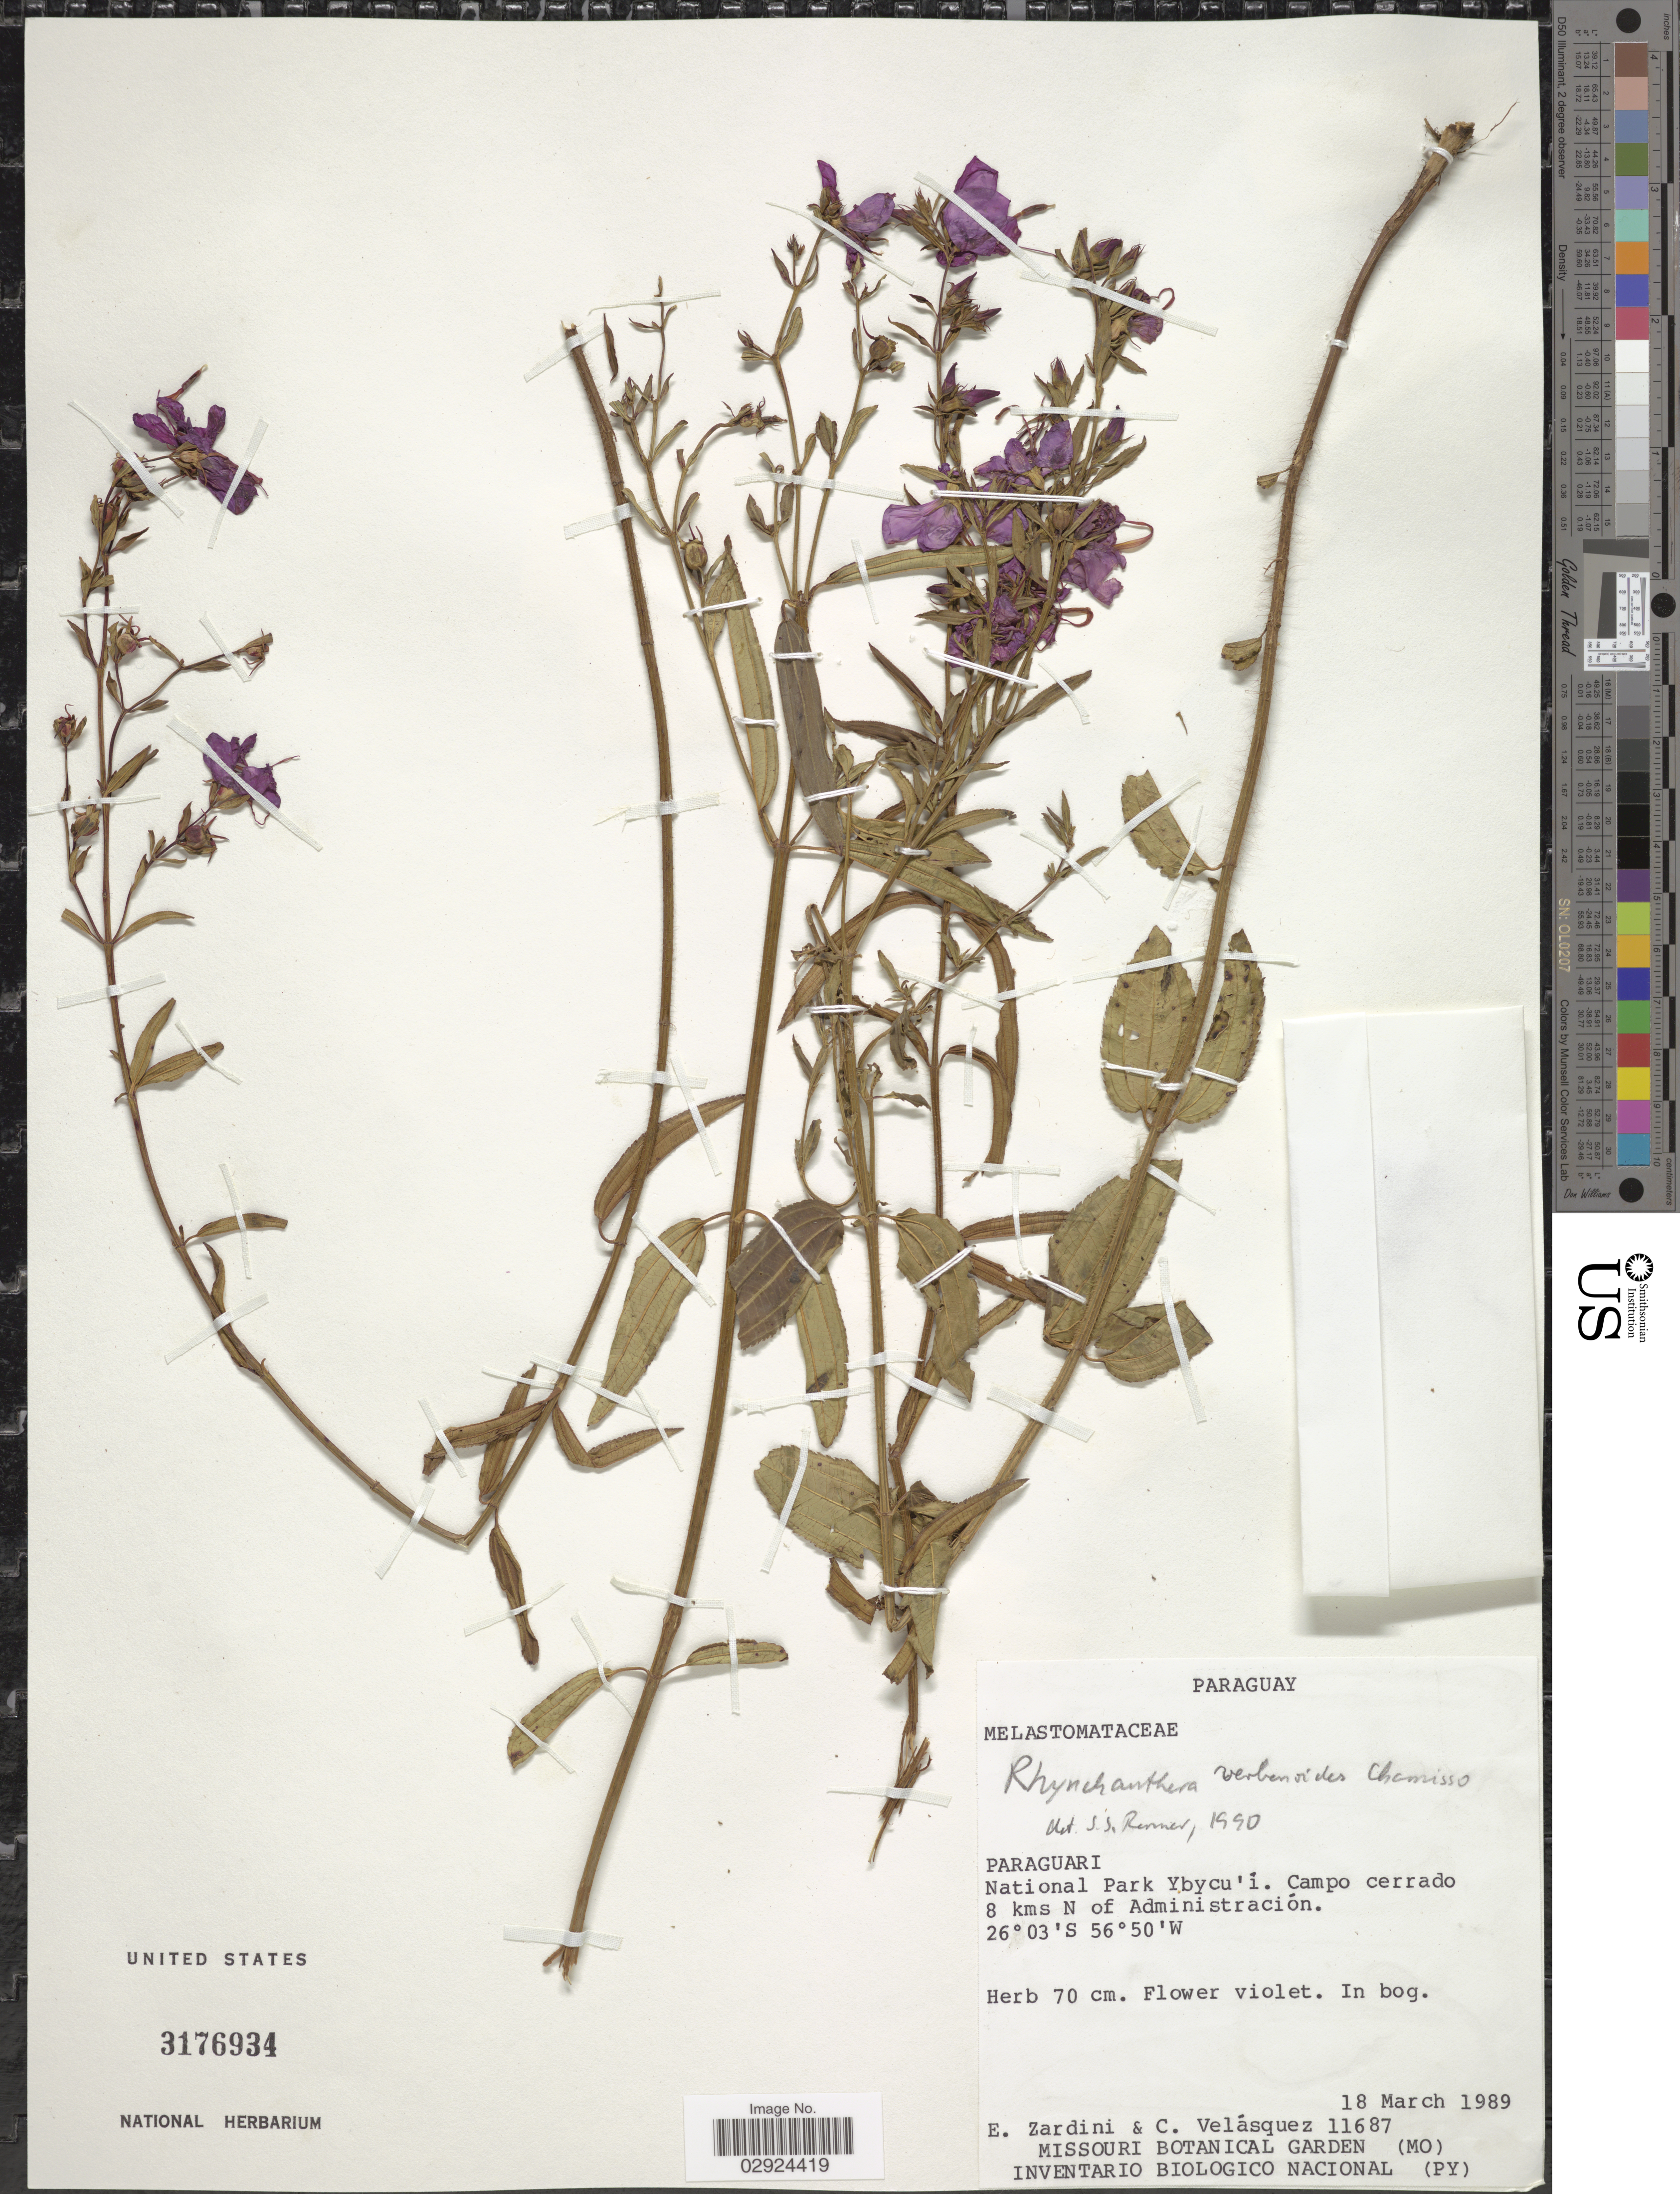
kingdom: Plantae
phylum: Tracheophyta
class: Magnoliopsida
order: Myrtales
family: Melastomataceae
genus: Rhynchanthera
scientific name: Rhynchanthera verbenoides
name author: Cham.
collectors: E. Zardini & C. Velásquez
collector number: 11687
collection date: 1989-03-18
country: Paraguay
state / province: Paraguari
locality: National Park Ybycu'i, Campo cerrado 8 kms N of Administración.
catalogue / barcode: US 3176934